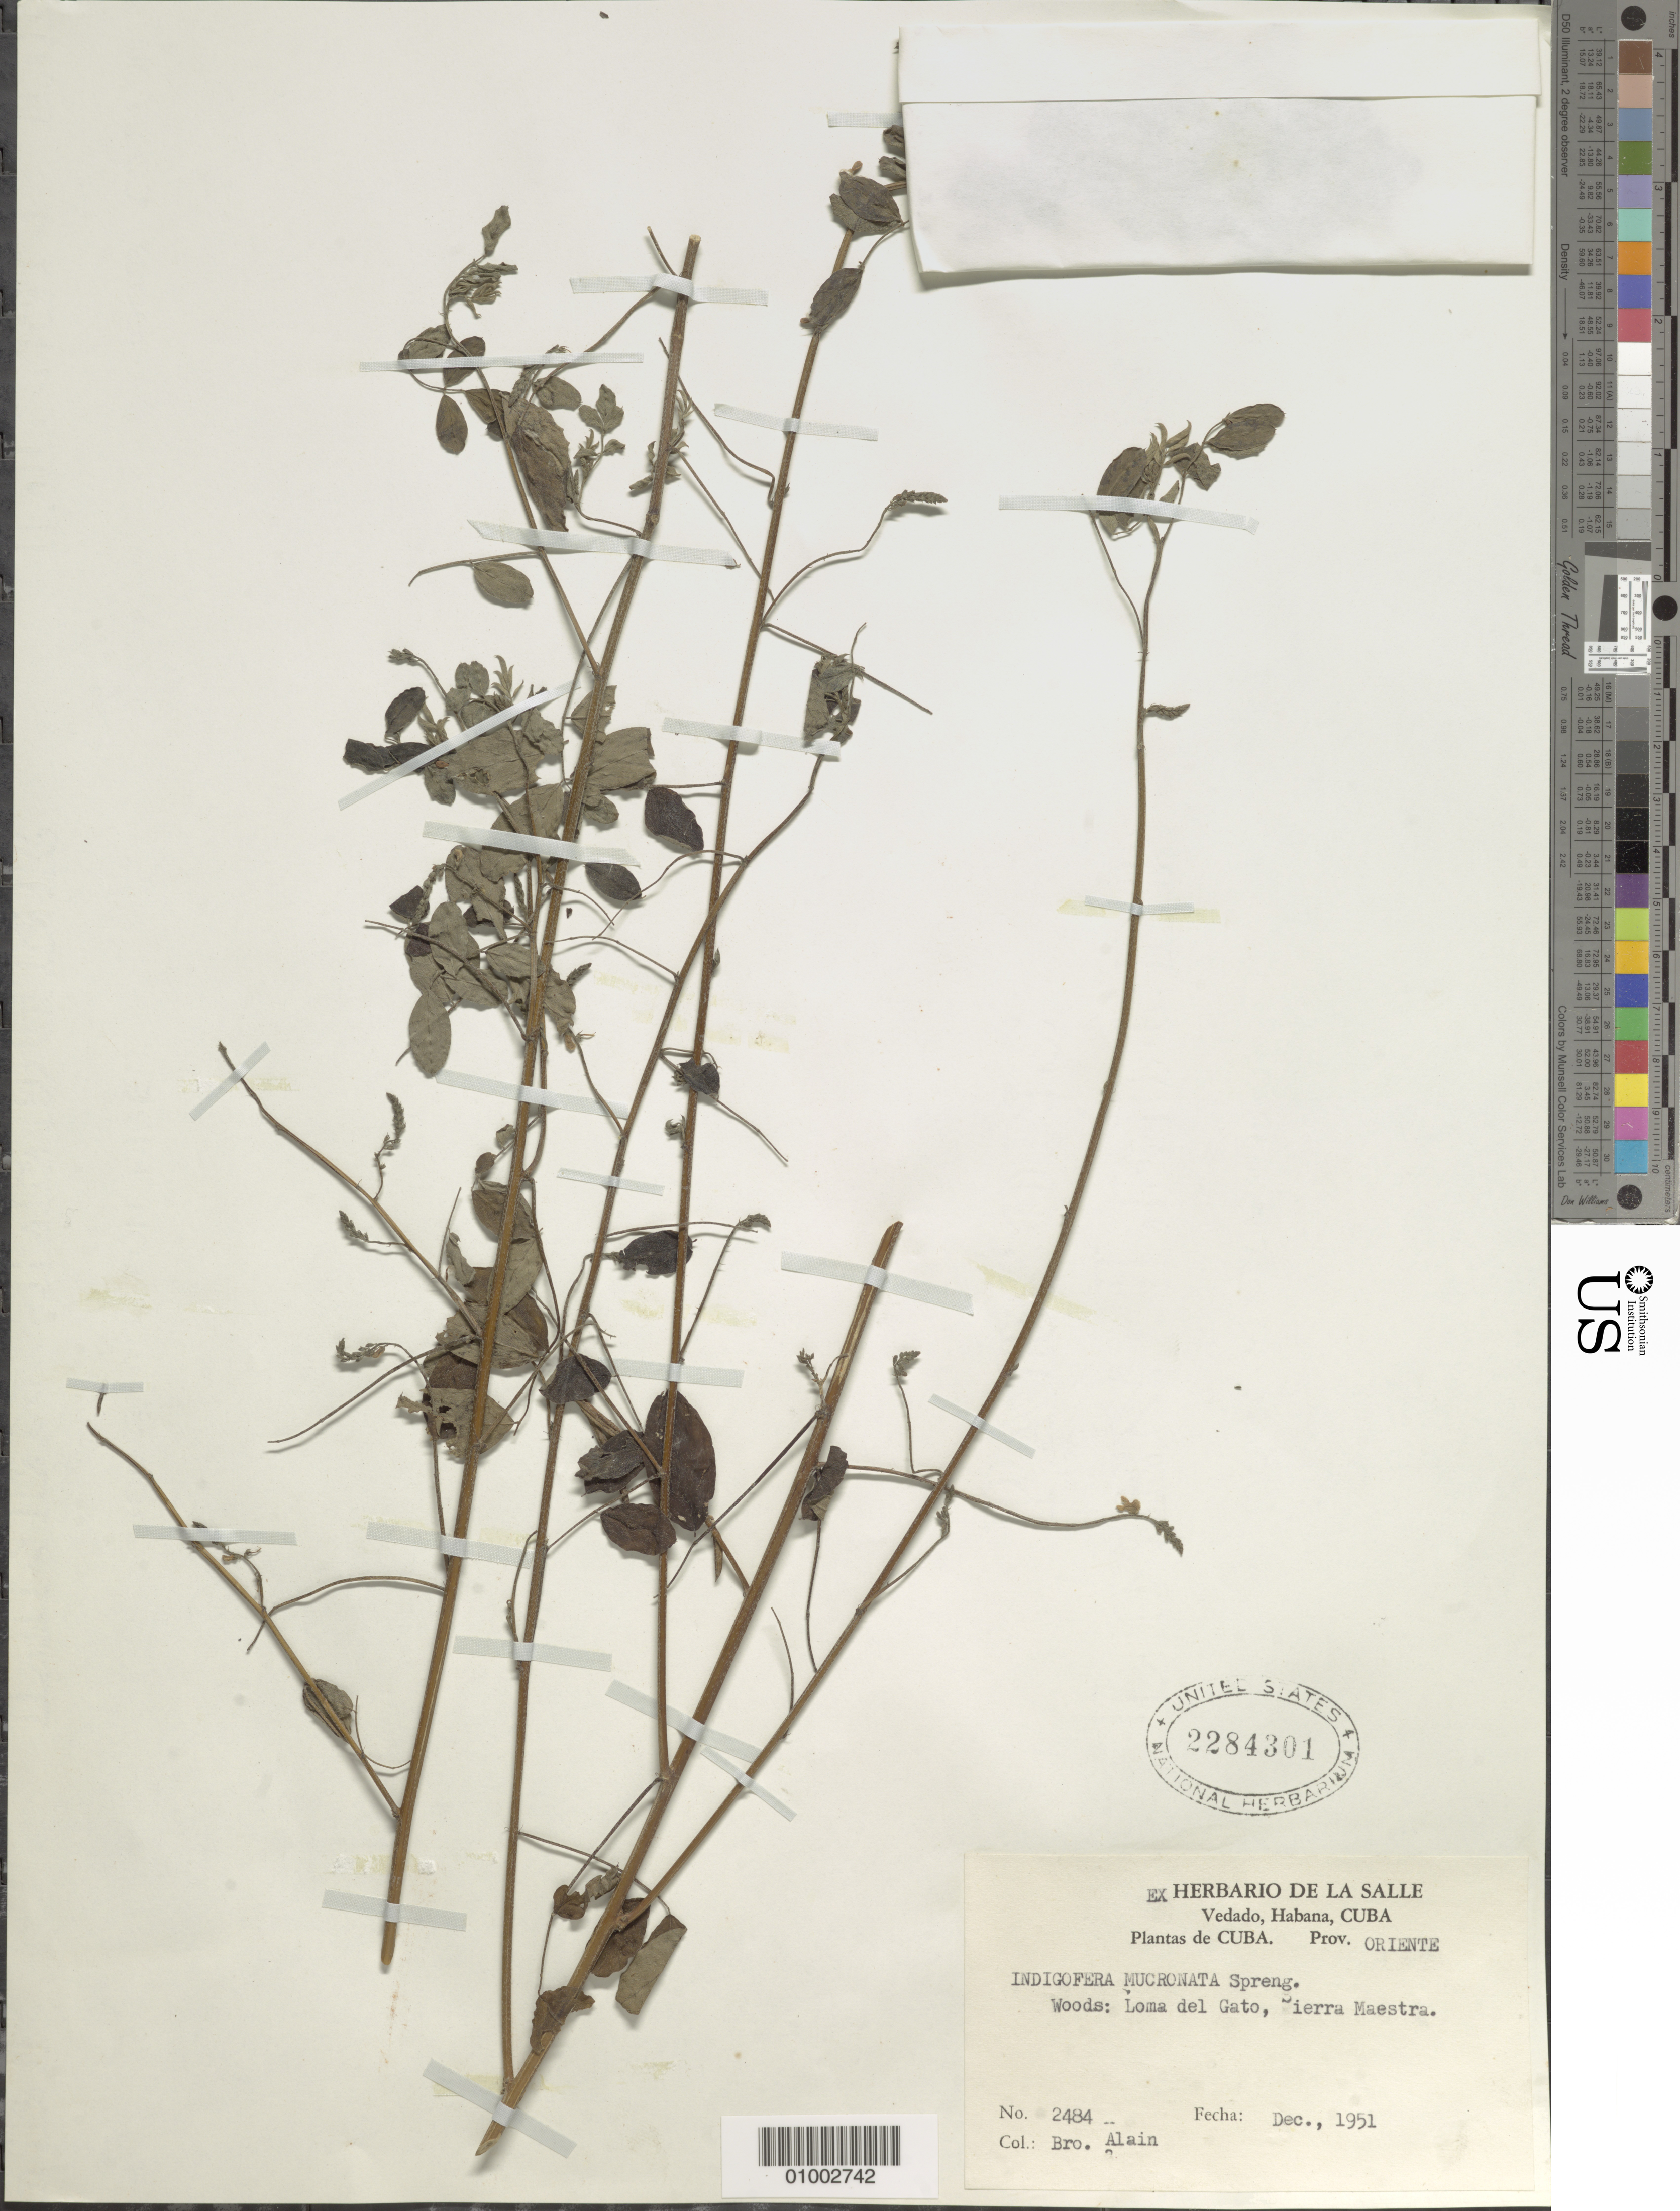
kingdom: Plantae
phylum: Tracheophyta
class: Magnoliopsida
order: Fabales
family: Fabaceae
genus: Indigofera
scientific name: Indigofera mucronata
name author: Lam.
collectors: A. H. Liogier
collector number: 2484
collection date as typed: Dec 1951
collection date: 1951-12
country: Cuba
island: Cuba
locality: Woods: Loma del Gato, Sierra Maestra, Province Oriente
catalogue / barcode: US 2284301